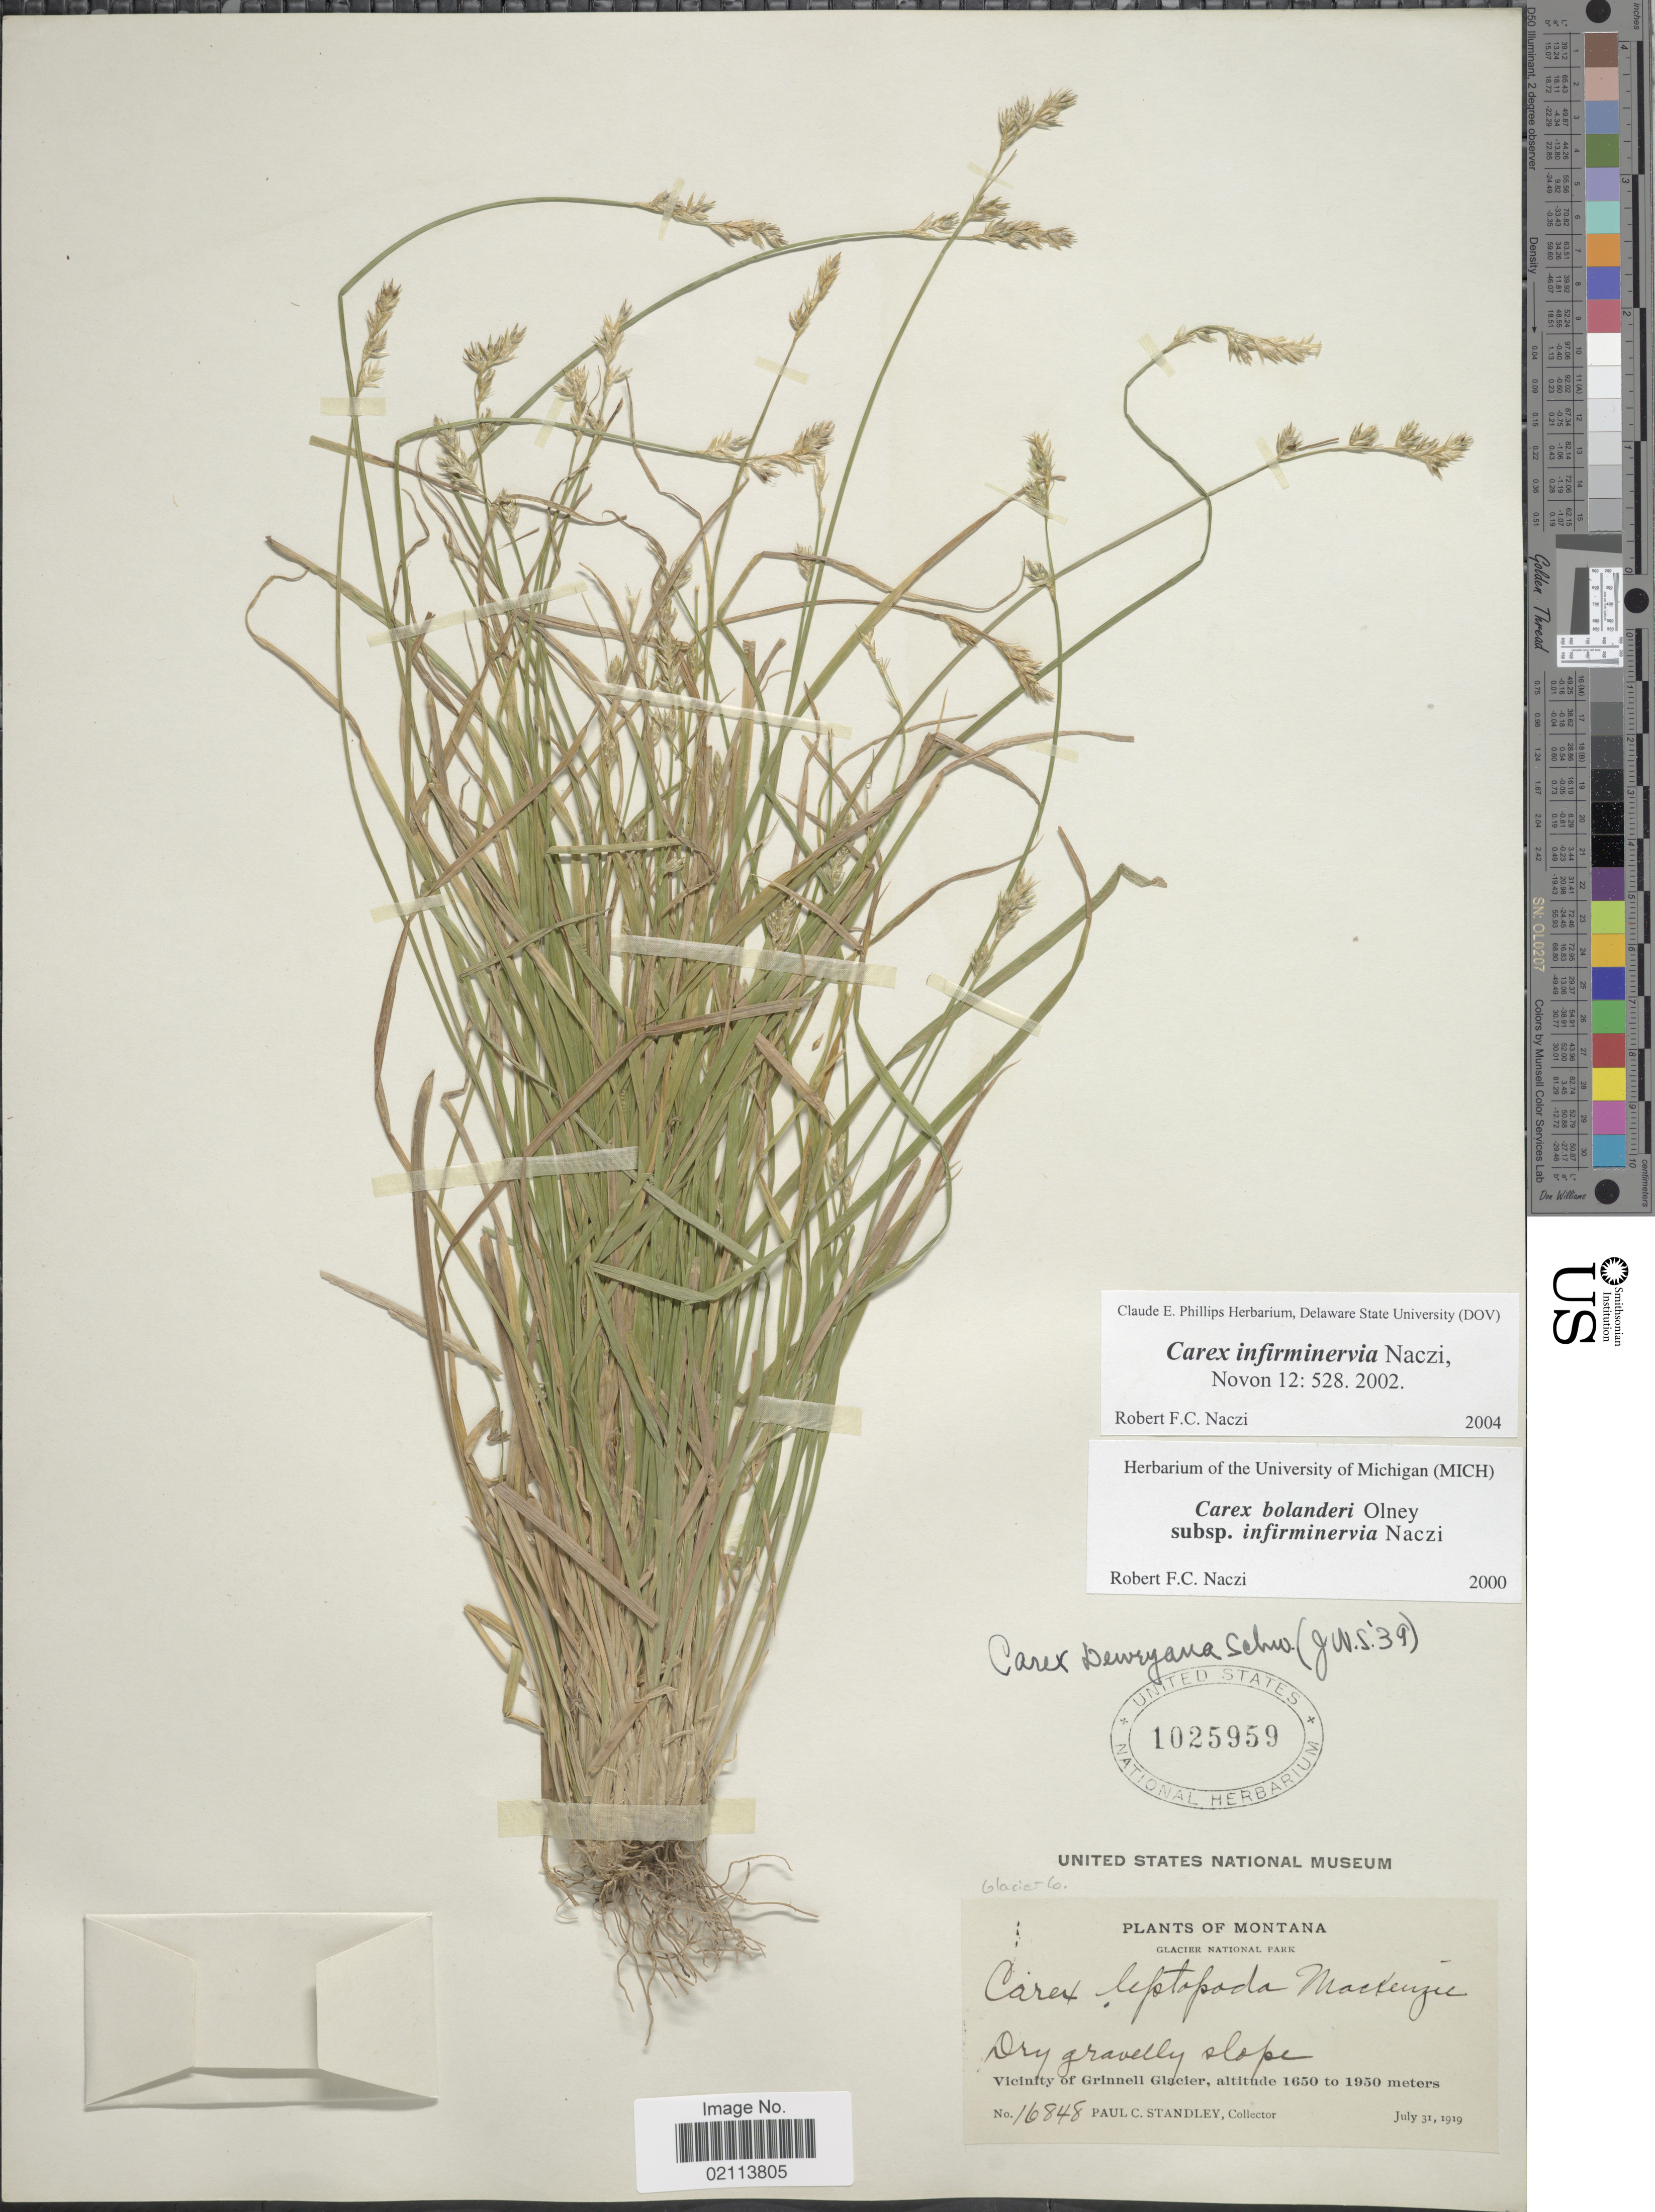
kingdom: Plantae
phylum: Tracheophyta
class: Liliopsida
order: Poales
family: Cyperaceae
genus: Carex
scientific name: Carex infirminervia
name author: Naczi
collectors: P. C. Standley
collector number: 16848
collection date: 1919-07-31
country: United States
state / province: Montana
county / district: Glacier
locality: Glacier National Park, Vicinity of Grinnell Glacier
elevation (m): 1650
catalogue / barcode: US 1025959